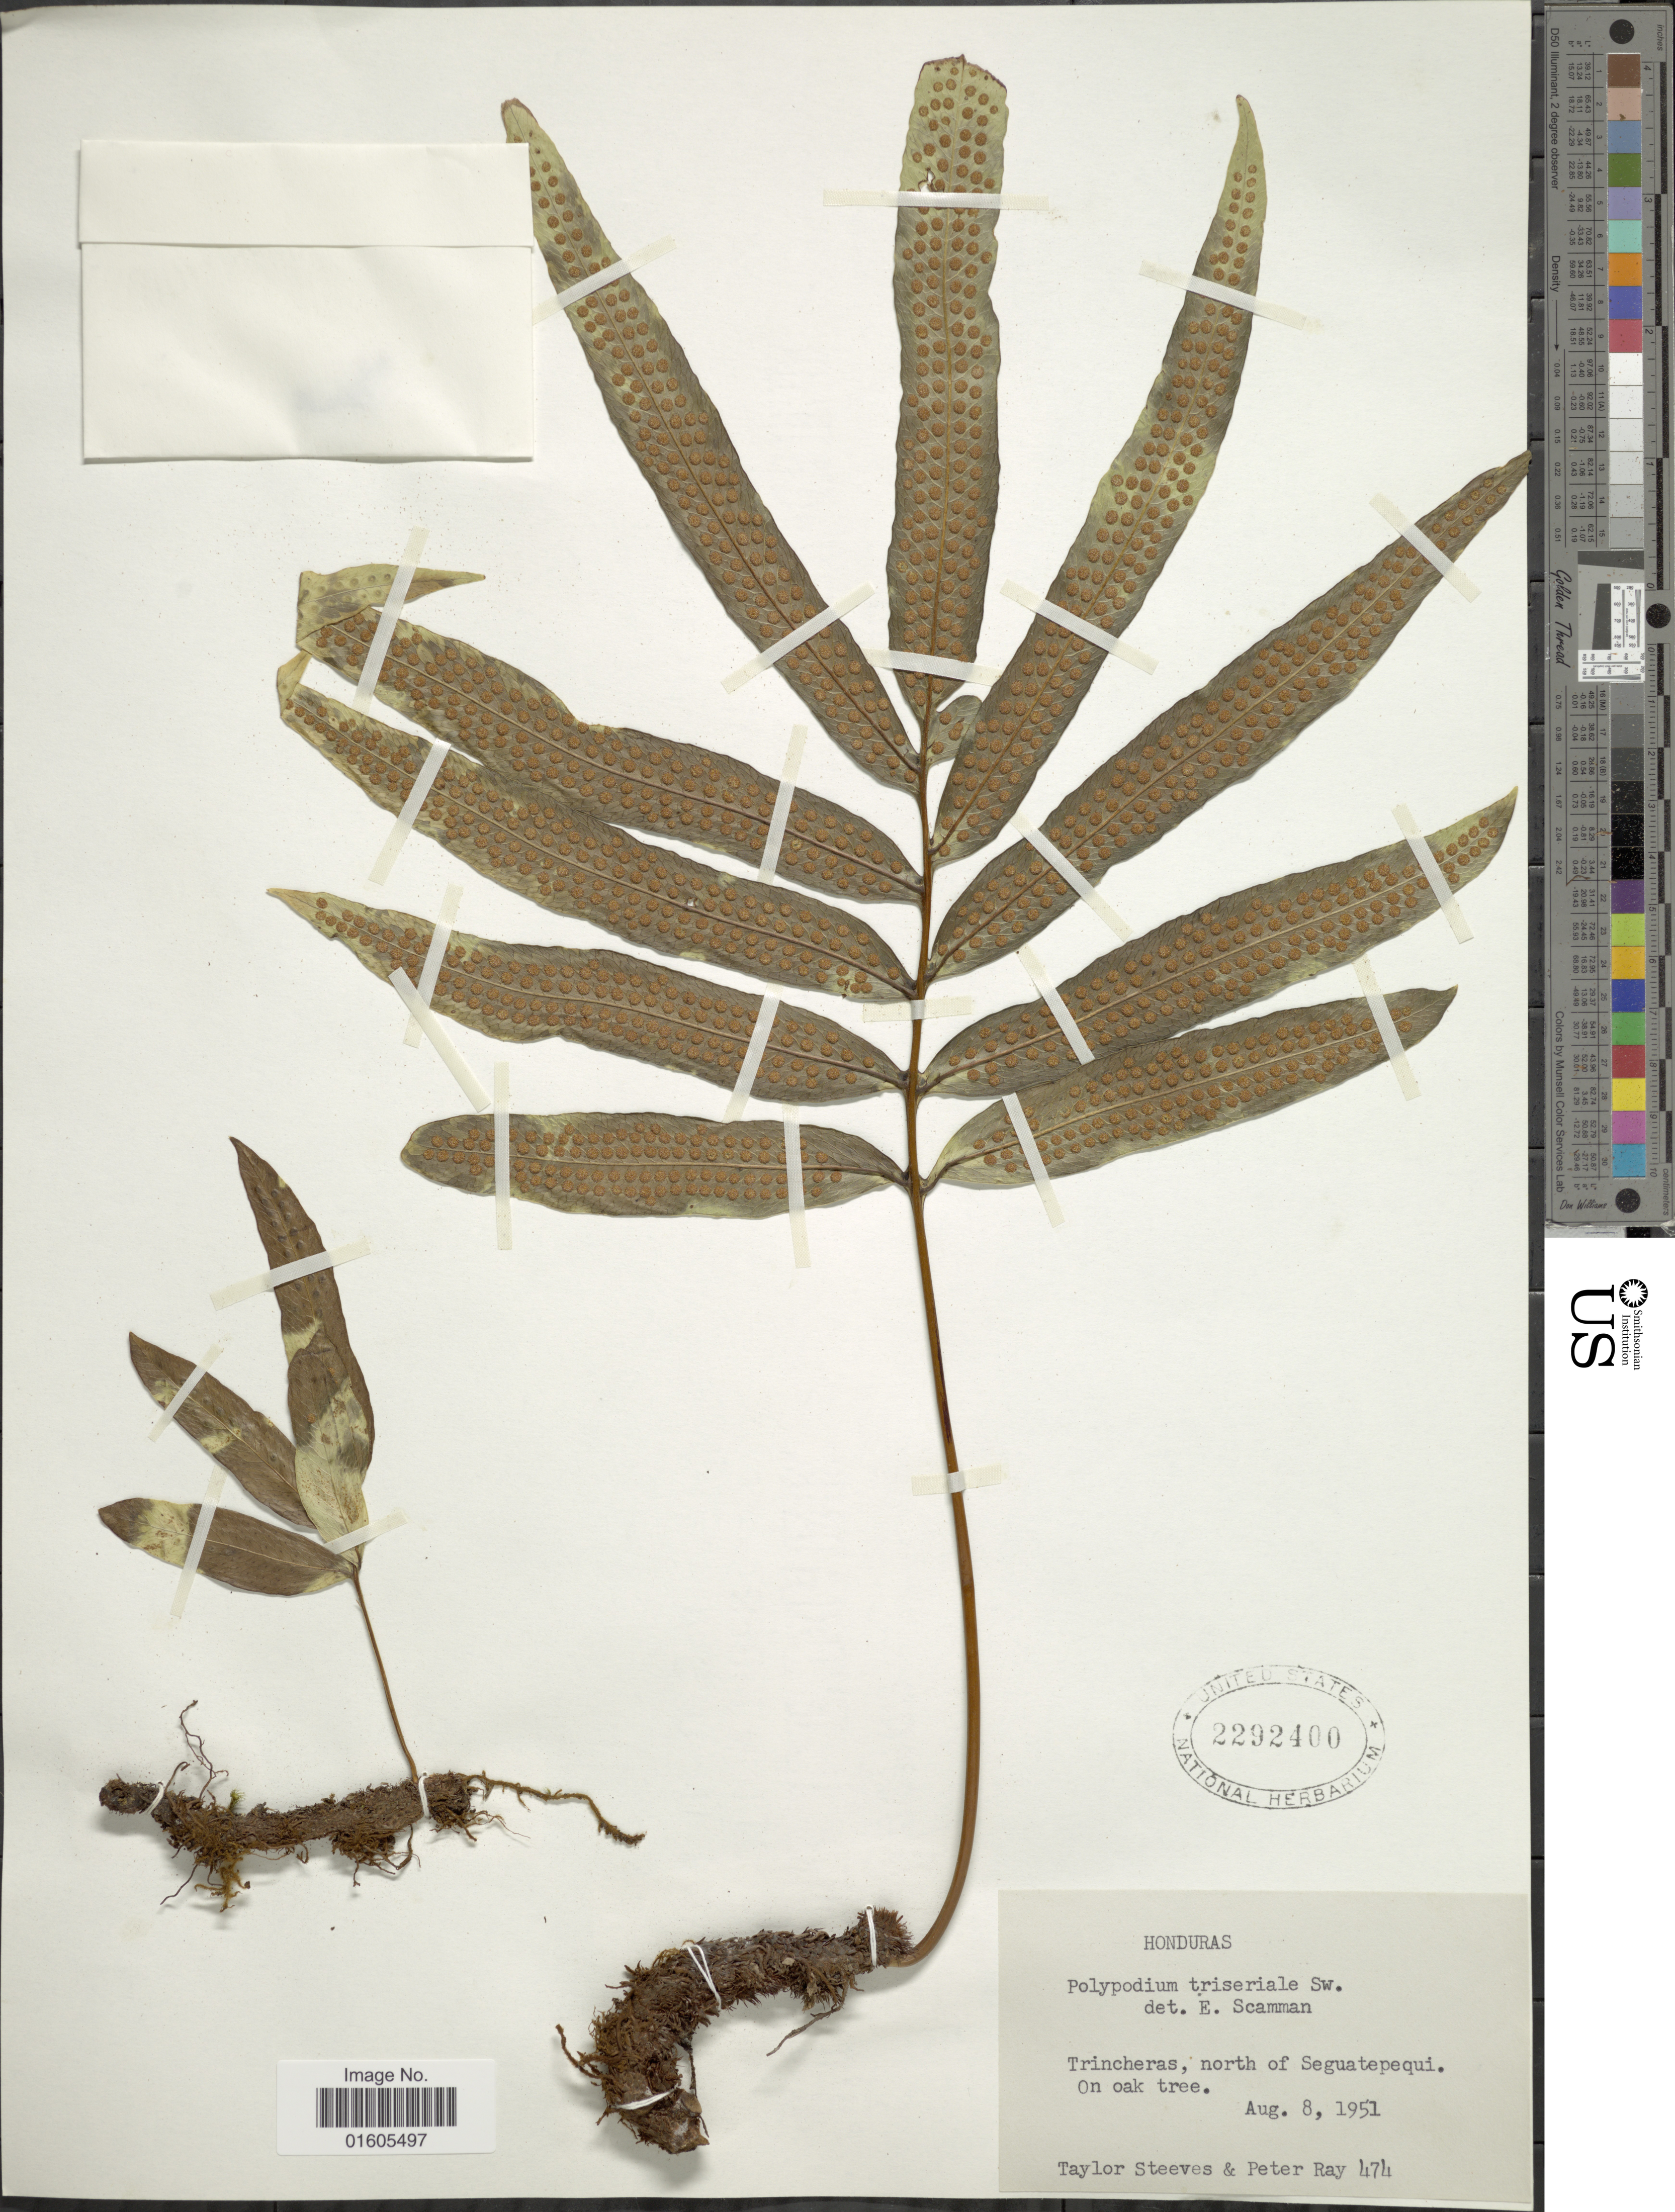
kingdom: Plantae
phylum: Tracheophyta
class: Polypodiopsida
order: Polypodiales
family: Polypodiaceae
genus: Serpocaulon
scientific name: Serpocaulon triseriale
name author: (Sw.) A.R. Sm.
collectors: T. Steeves & P. Ray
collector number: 474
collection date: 1951-08-08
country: Honduras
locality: Trincheras, north of Seguatepequi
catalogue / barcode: US 2292400